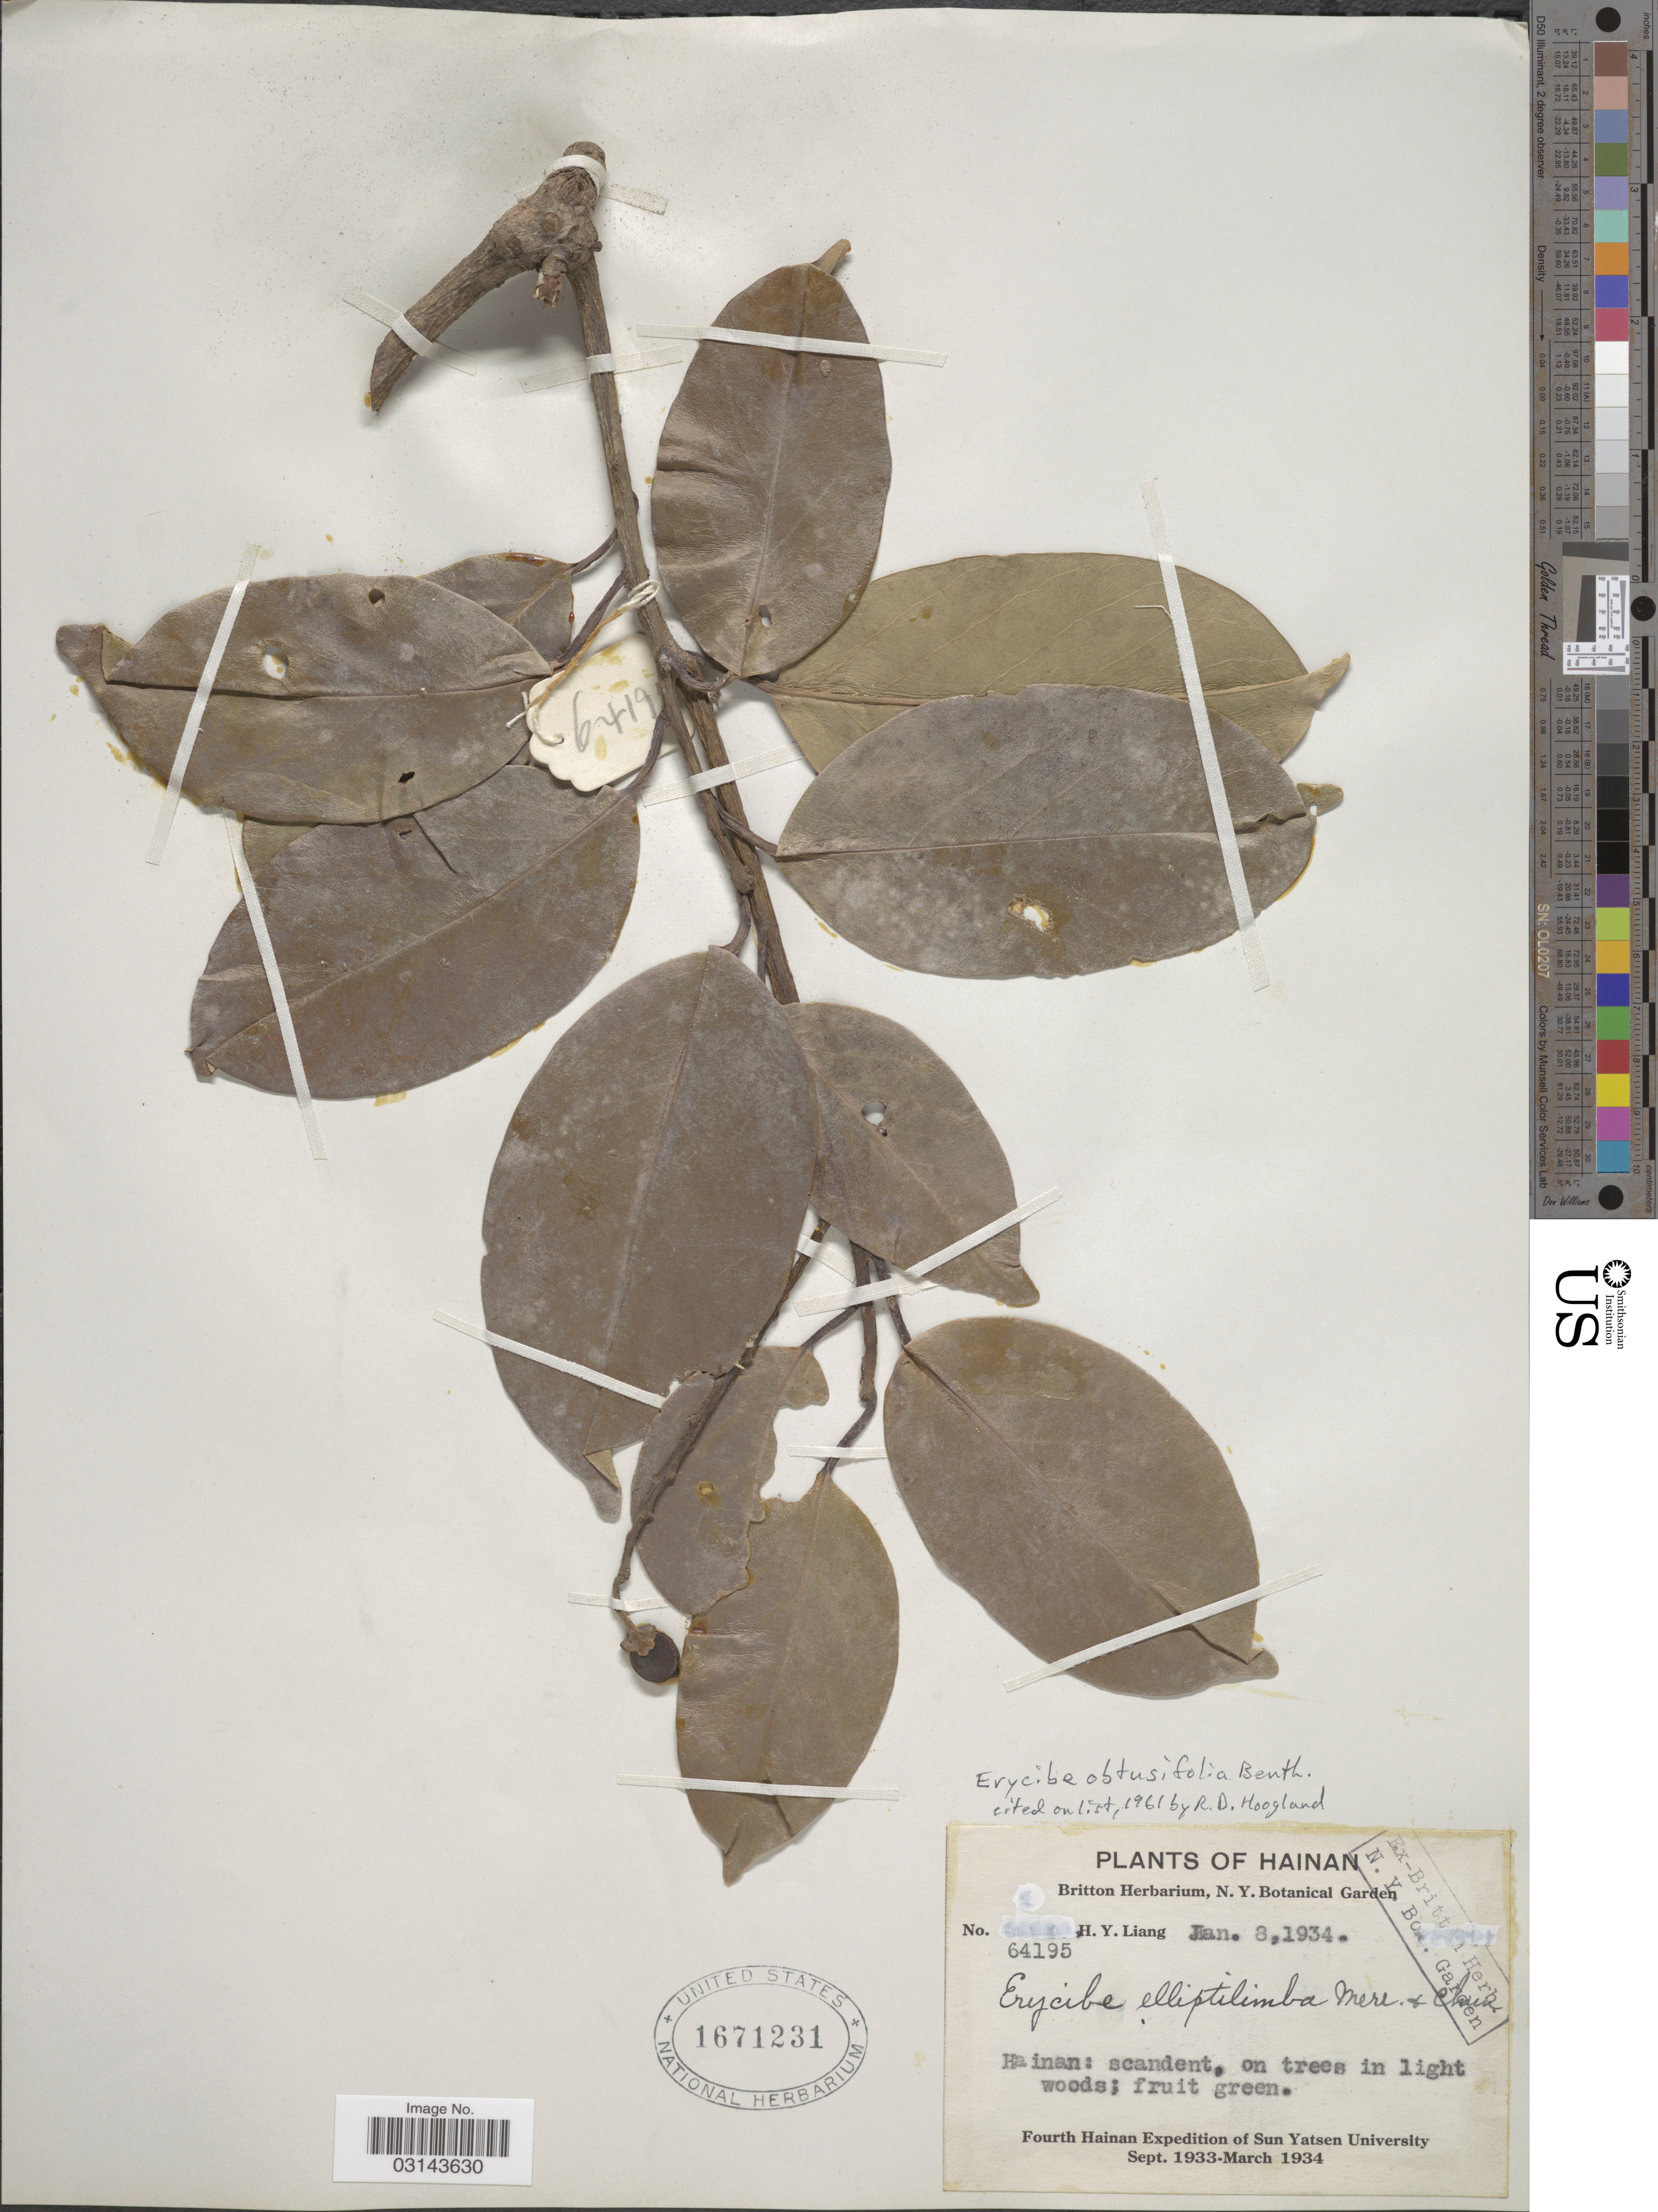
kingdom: Plantae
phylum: Tracheophyta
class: Magnoliopsida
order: Solanales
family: Convolvulaceae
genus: Erycibe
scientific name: Erycibe obtusifolia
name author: Benth.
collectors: H. Y. Liang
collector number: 64195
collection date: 1934-01-08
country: China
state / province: Hainan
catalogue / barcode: US 1671231